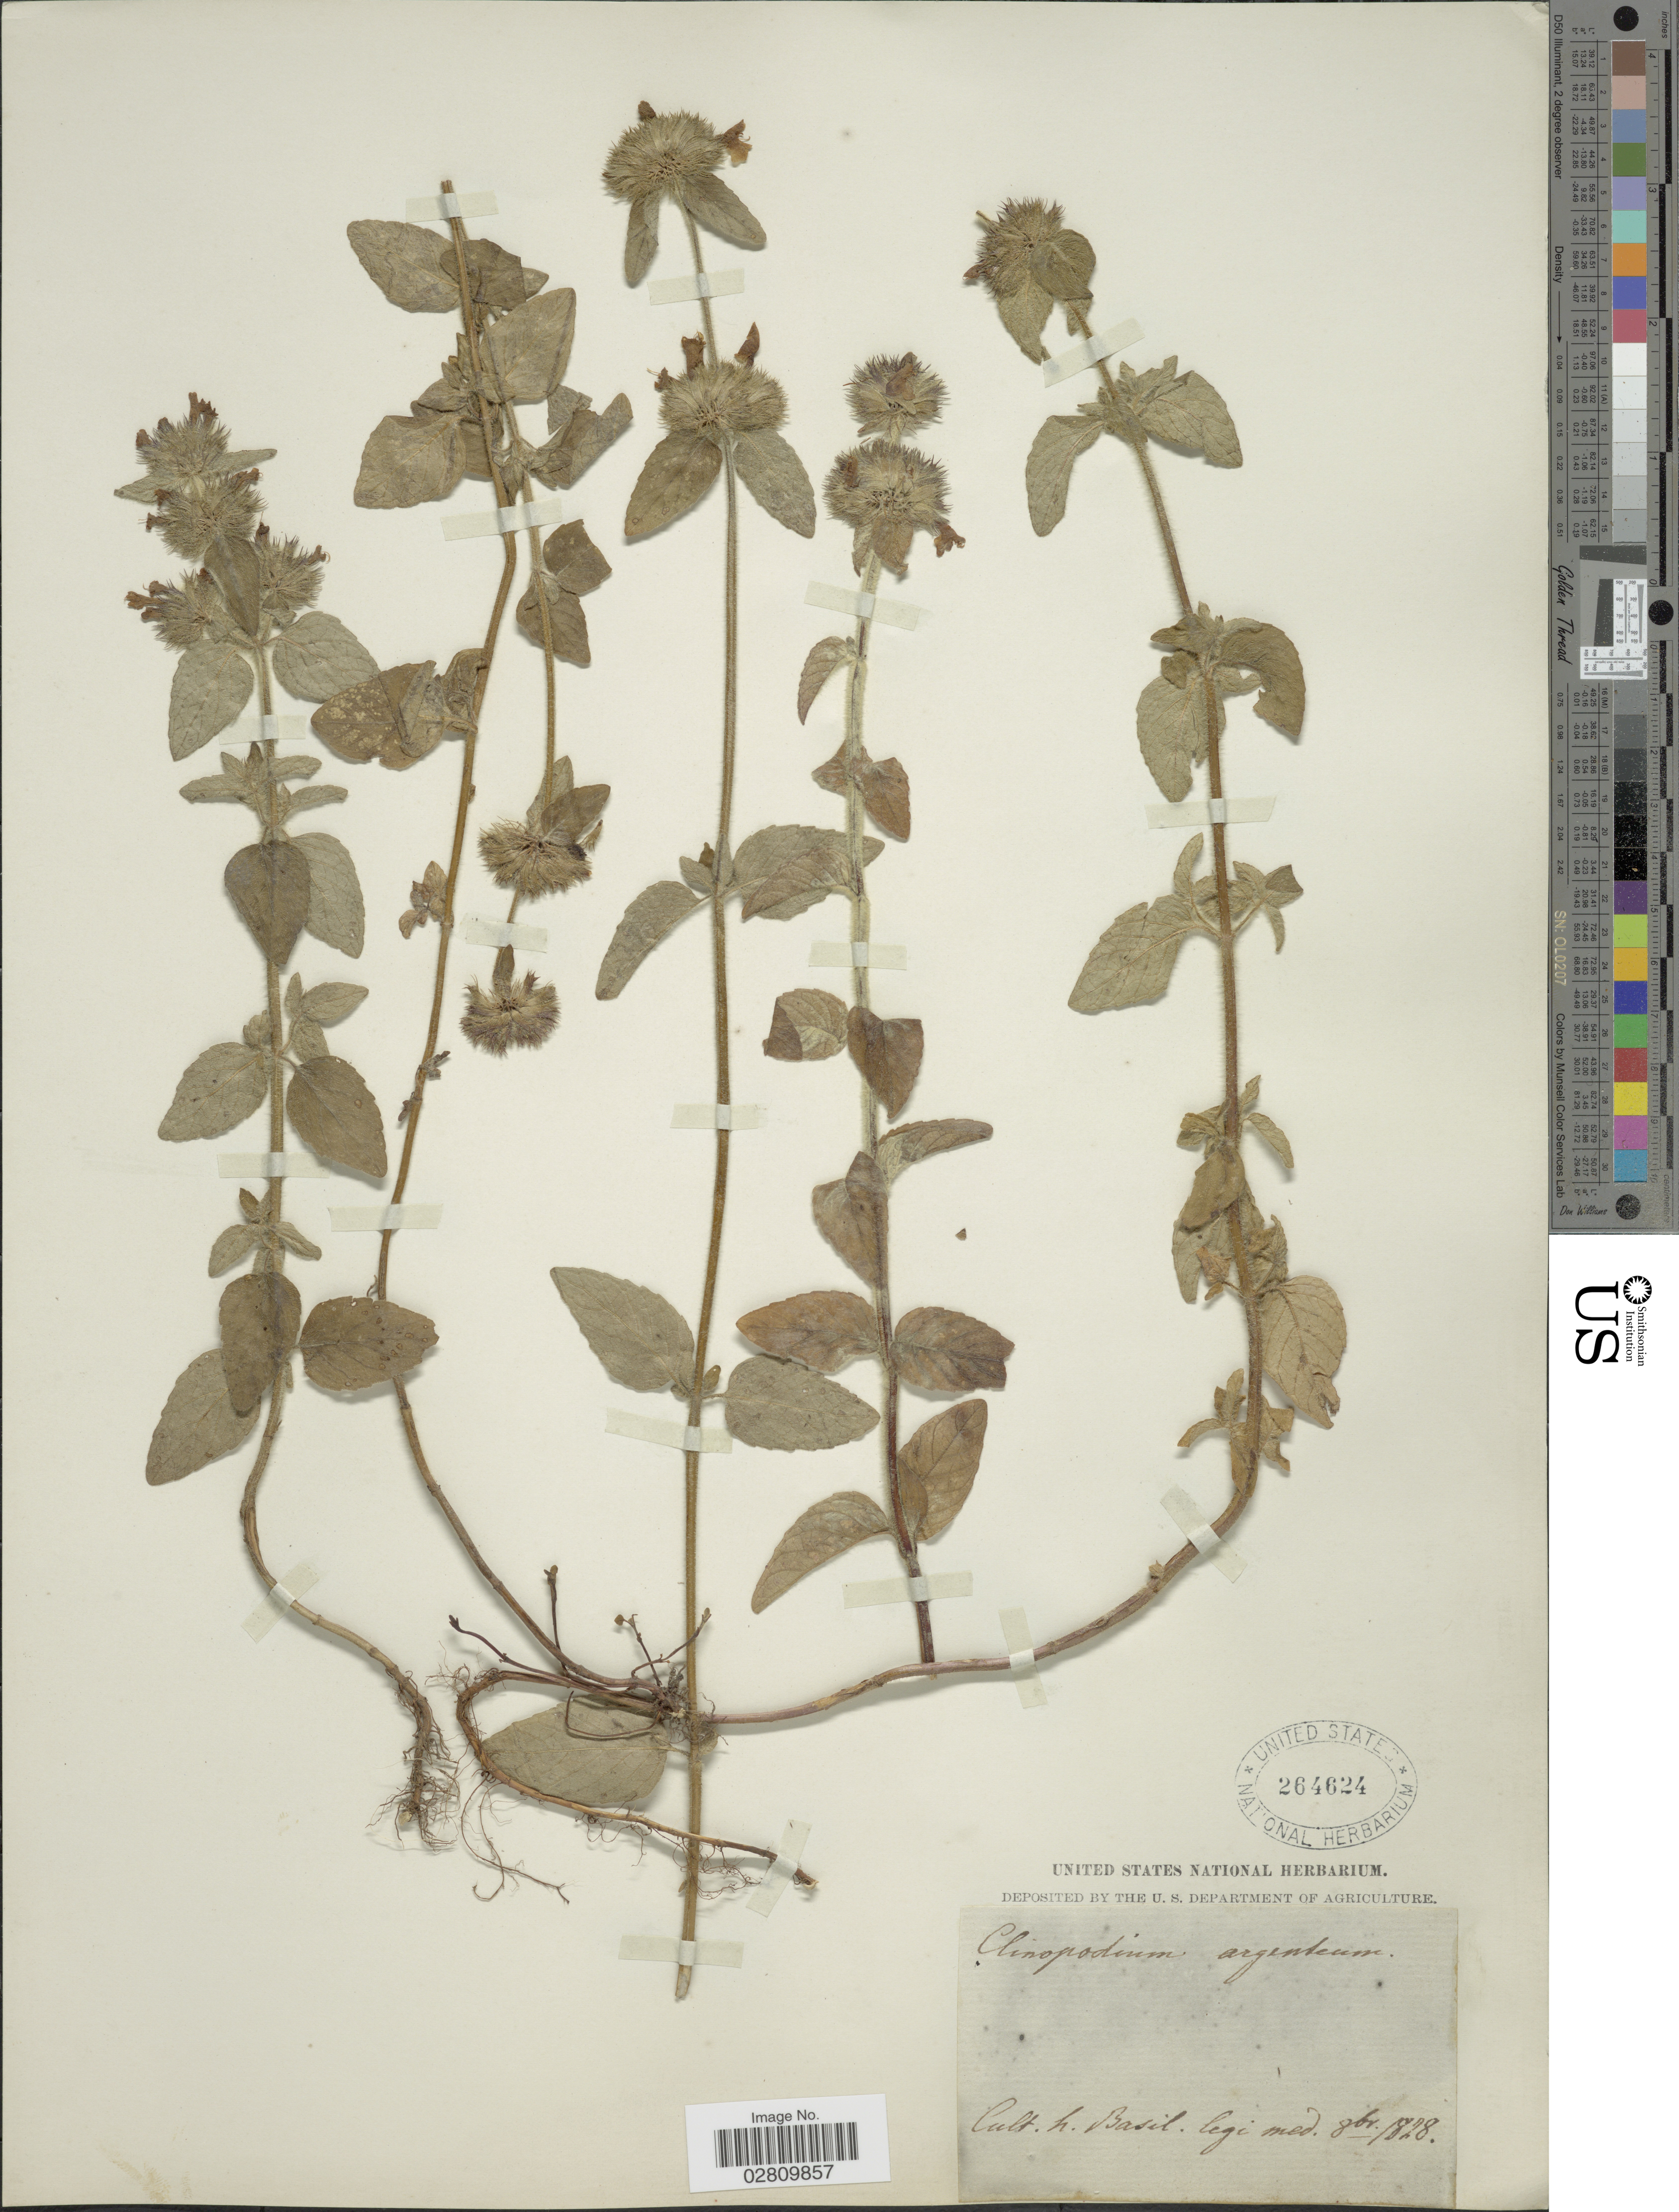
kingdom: Plantae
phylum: Tracheophyta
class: Magnoliopsida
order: Lamiales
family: Lamiaceae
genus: Clinopodium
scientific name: Clinopodium argenteum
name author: (Kunth) Govaerts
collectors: ex herb. U. S. Department of Agriculture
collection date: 1828-10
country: Switzerland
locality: Cult. h. Basil.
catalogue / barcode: US 264624